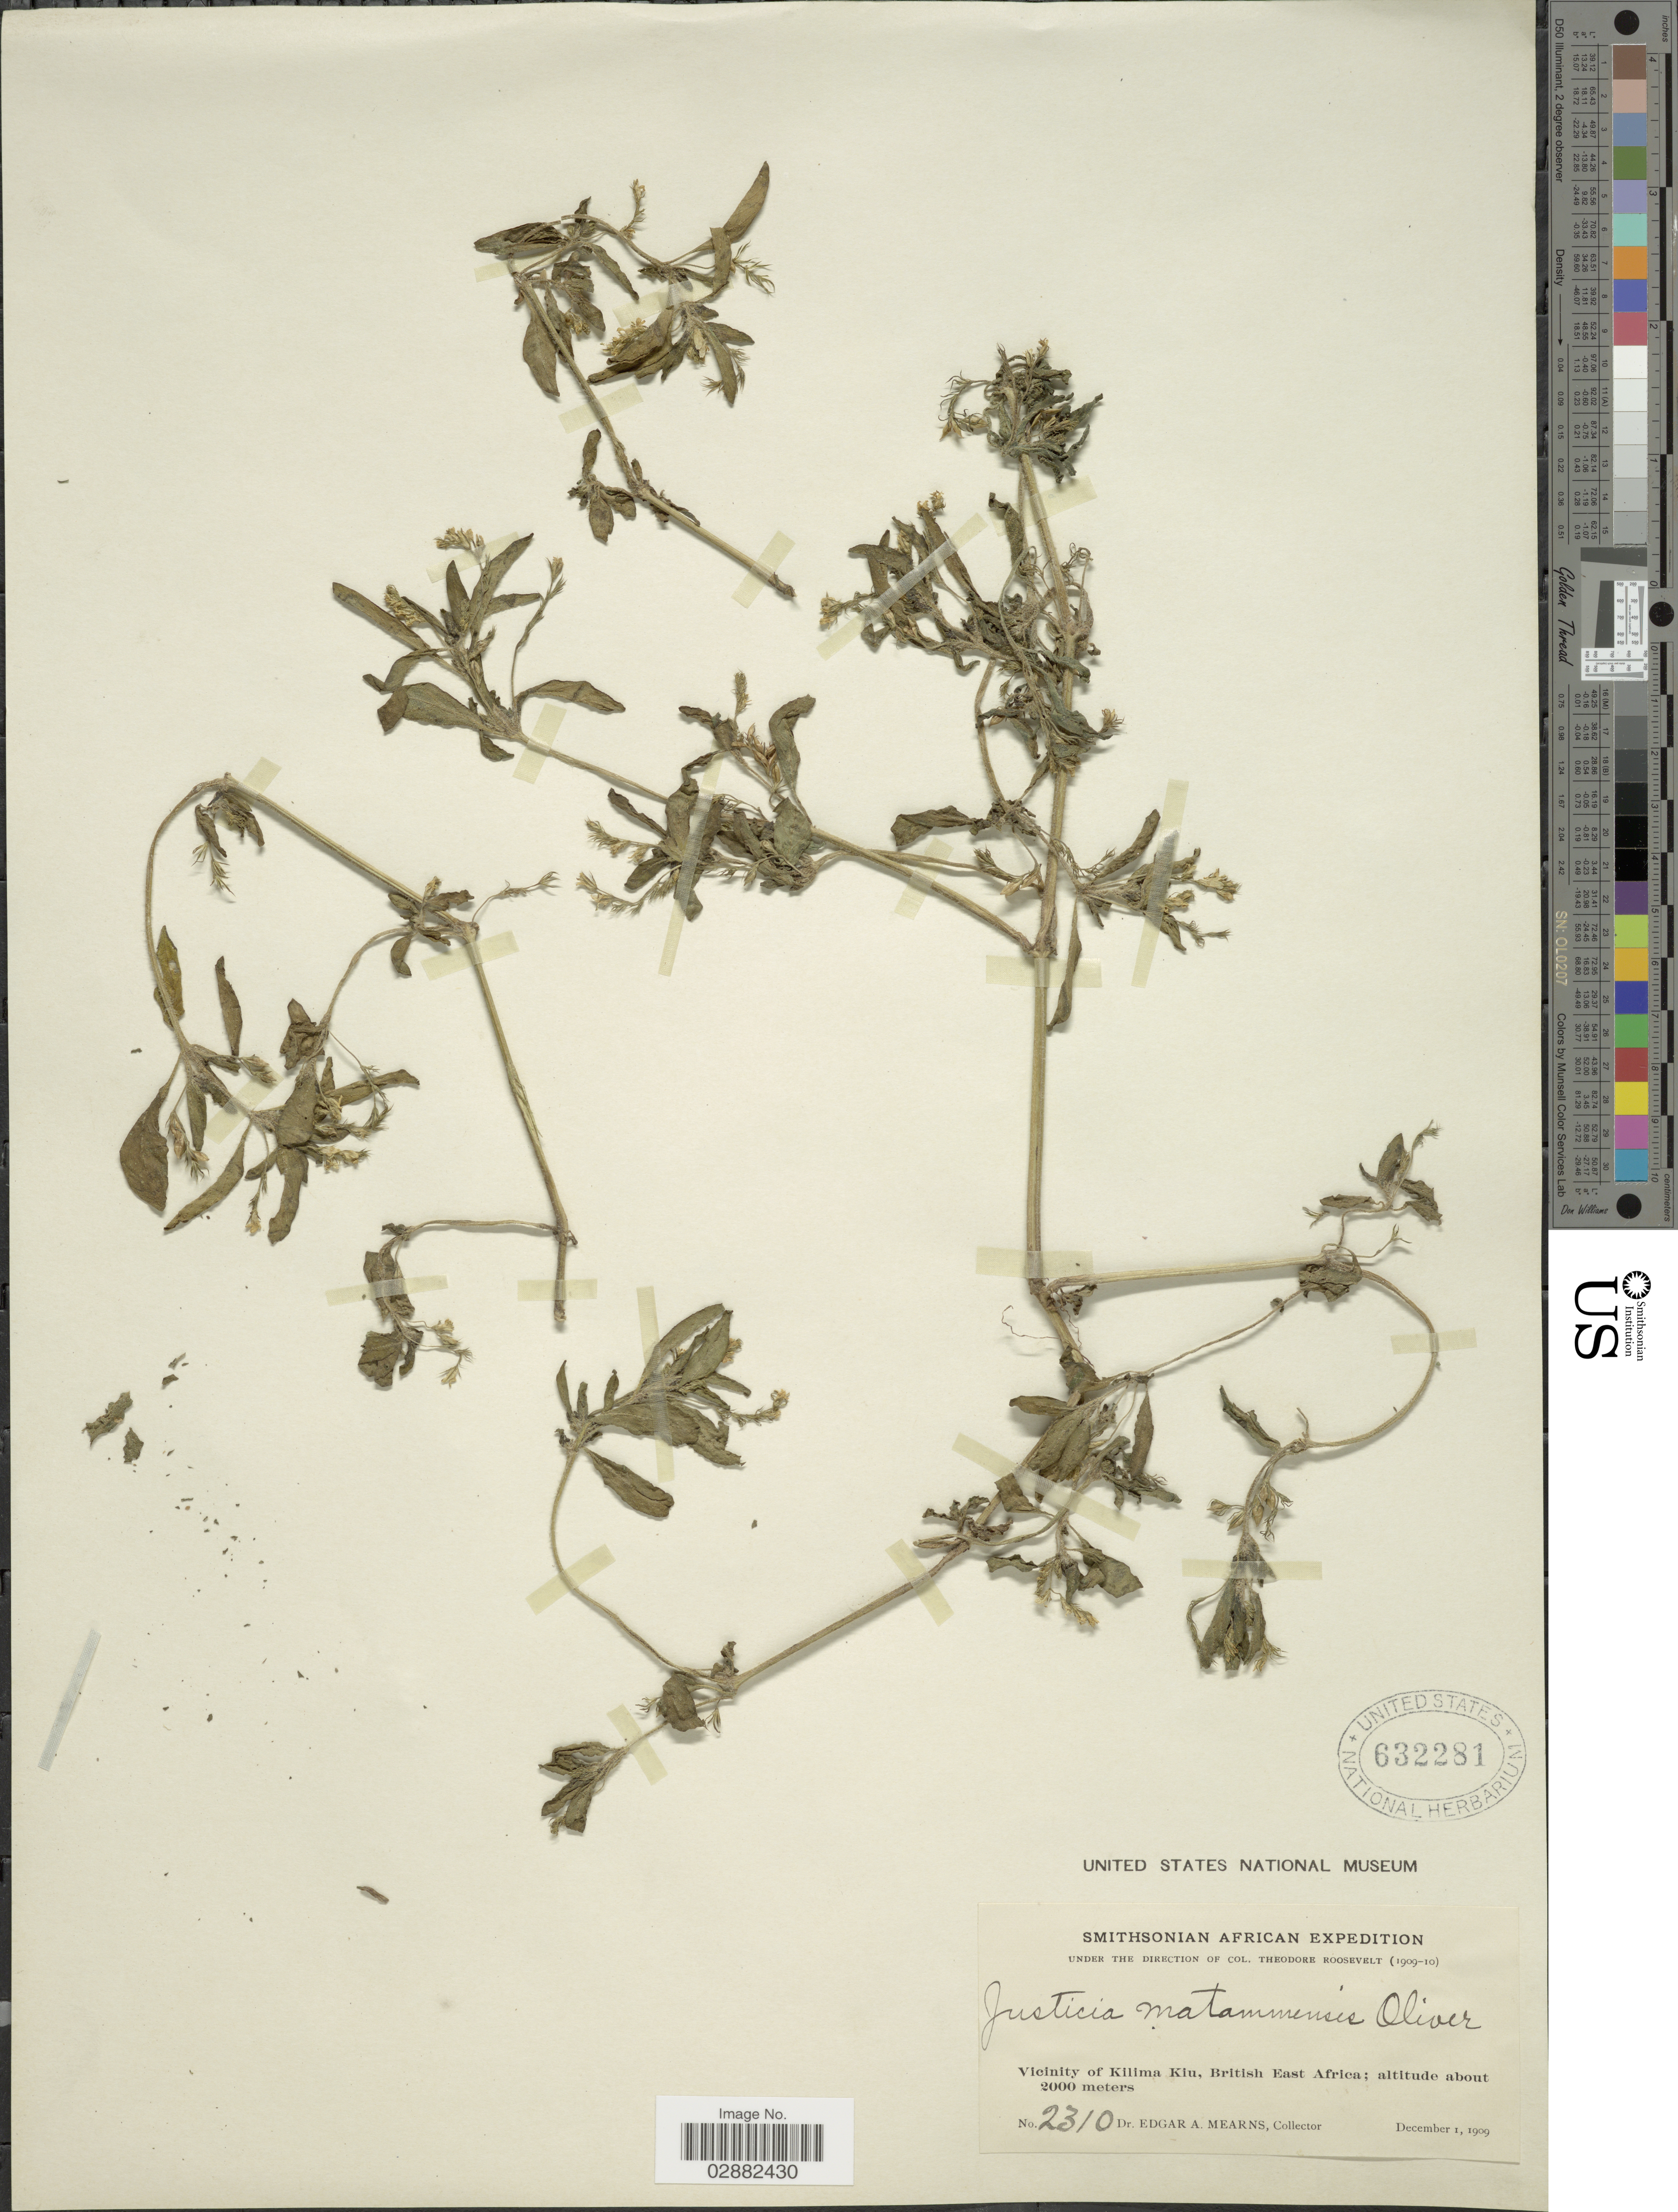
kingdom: Plantae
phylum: Tracheophyta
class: Magnoliopsida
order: Lamiales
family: Acanthaceae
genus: Justicia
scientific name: Justicia matammensis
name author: (Schweinf.) Oliv.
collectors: E. A. Mearns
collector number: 2310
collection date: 1909-12-01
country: Kenya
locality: Vicinity of Kilima Kiu, British East Africa.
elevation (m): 2000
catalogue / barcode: US 632281